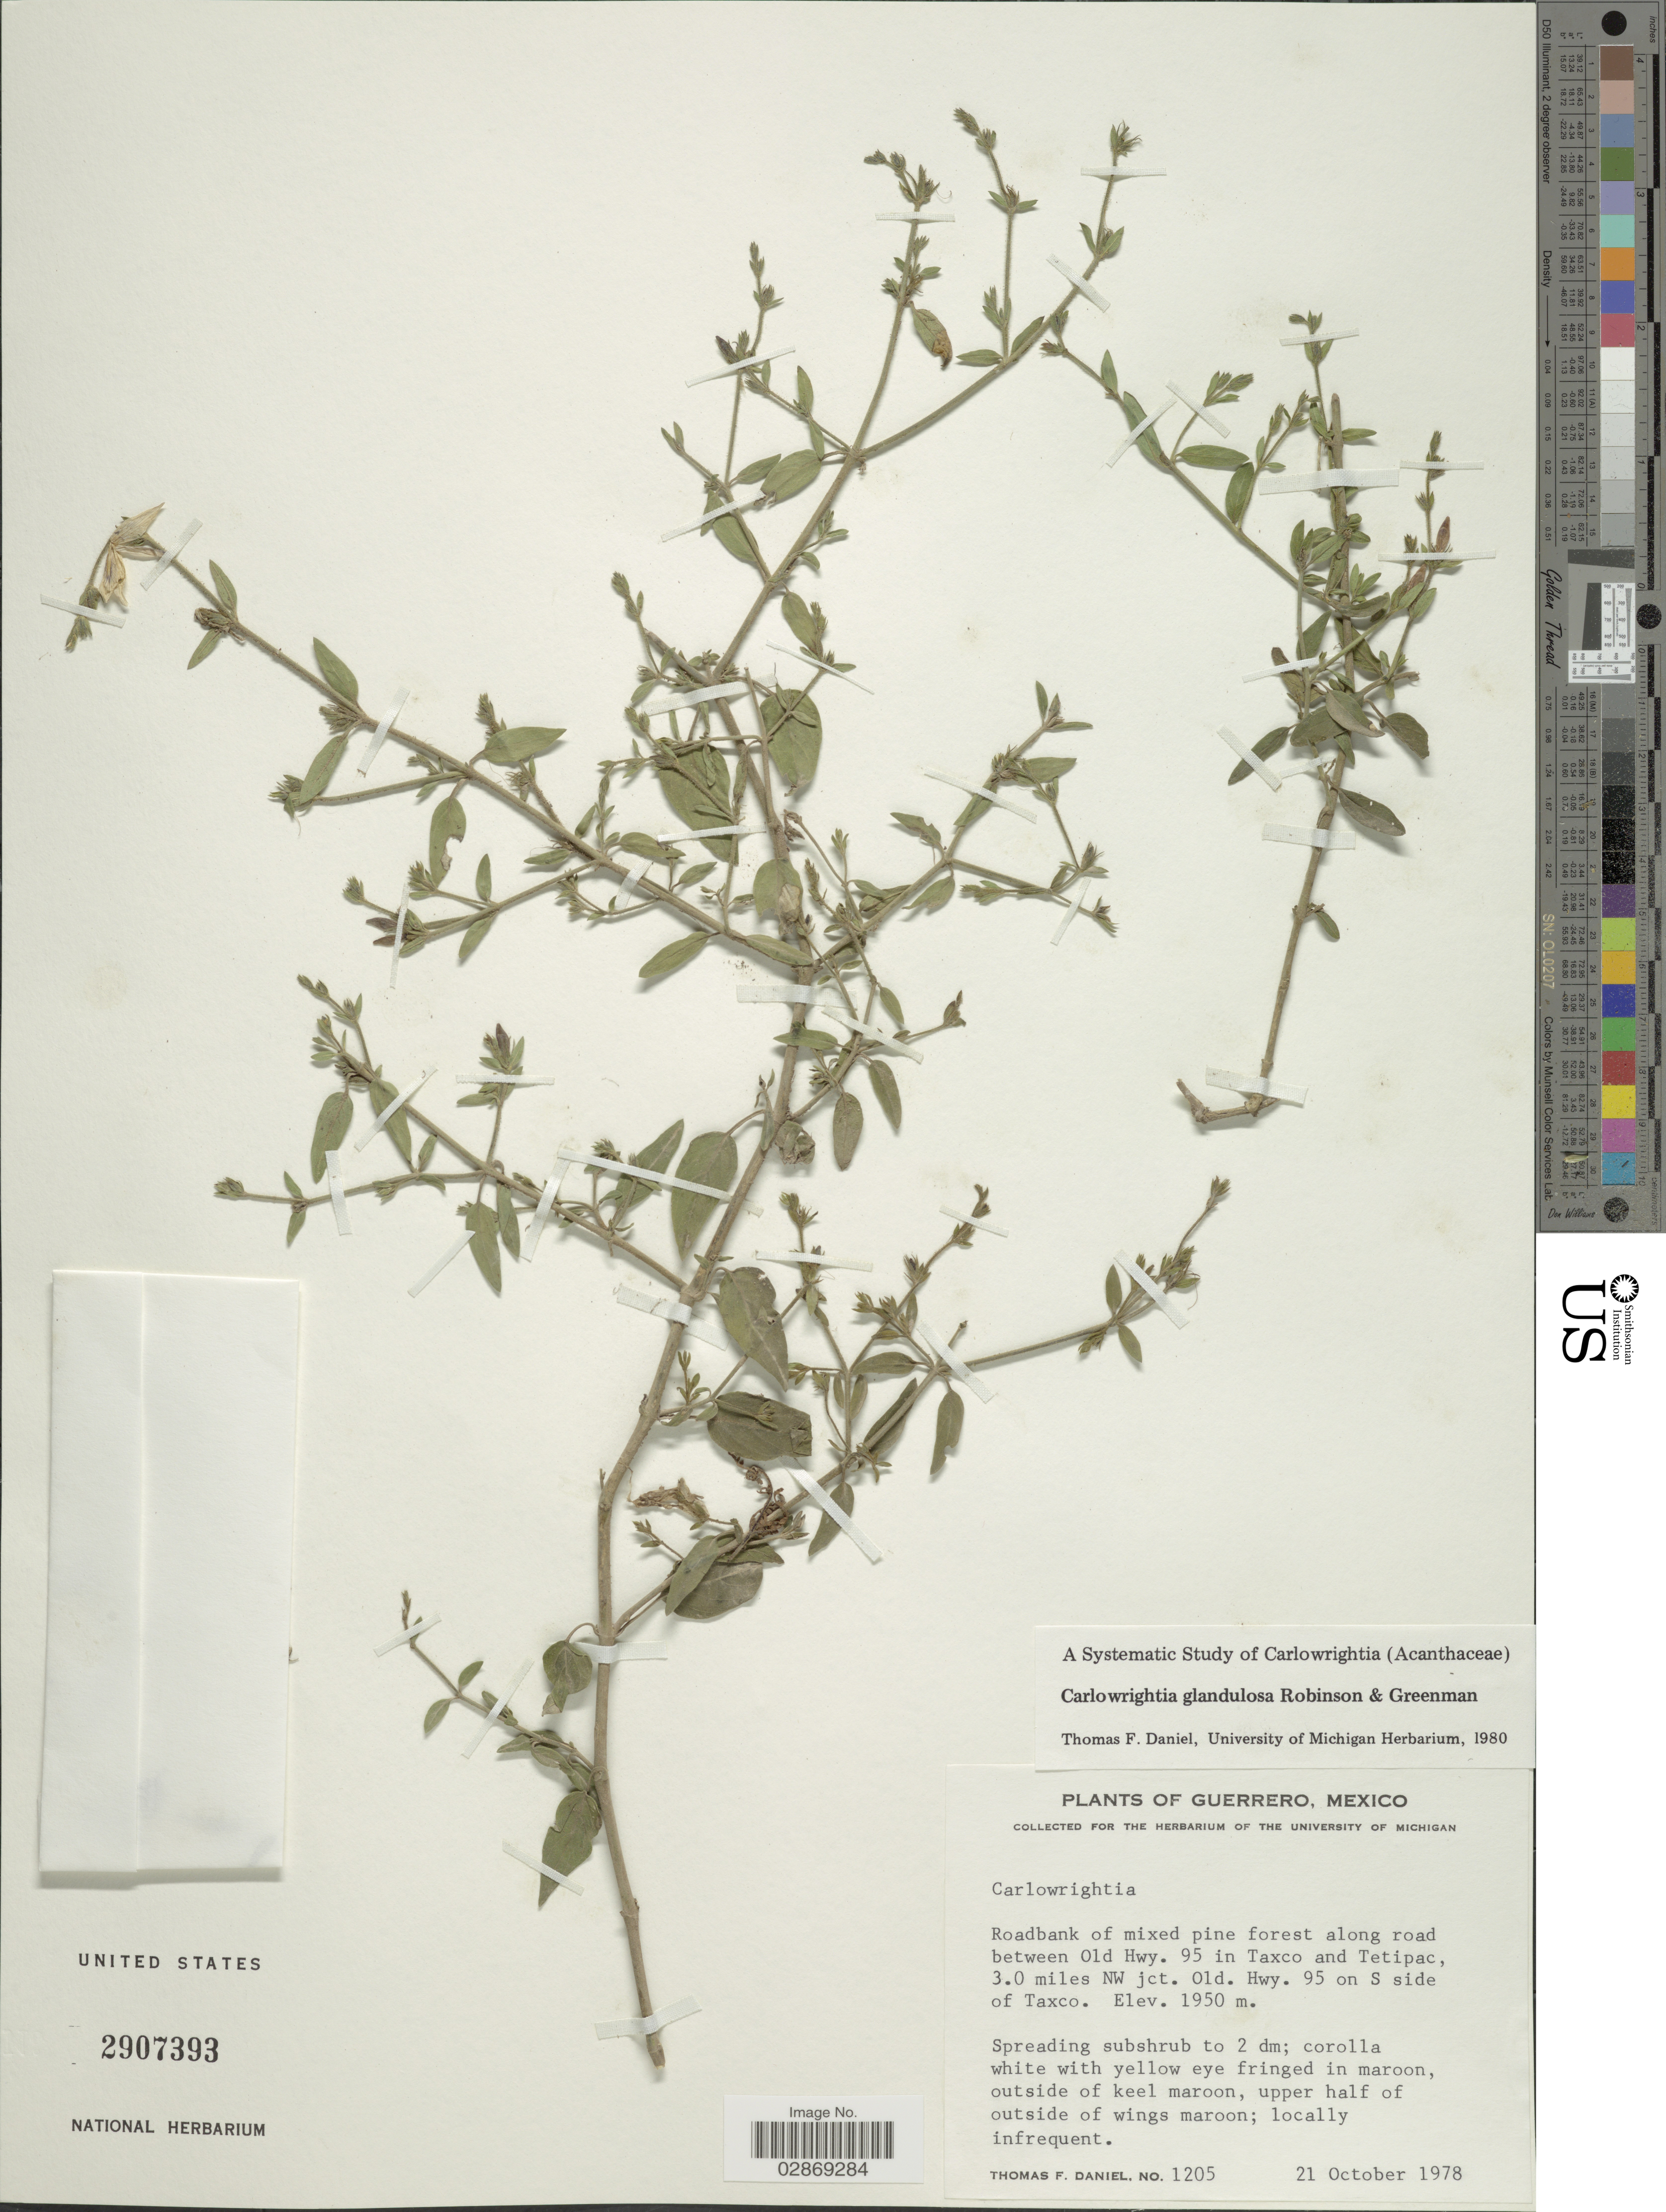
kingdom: Plantae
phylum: Tracheophyta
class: Magnoliopsida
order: Lamiales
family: Acanthaceae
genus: Carlowrightia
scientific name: Carlowrightia neesiana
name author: (Schauer ex Nees) T.F. Daniel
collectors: T. F. Daniel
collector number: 1205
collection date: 1978-10-21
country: Mexico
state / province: Guerrero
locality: Roadbank of mixed pine forest along road between Old Hwy. 95 in Taxco and Tetipac, 3.0 miles NW jct. Old, Hwy. 95 on S side of Taxco.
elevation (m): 1950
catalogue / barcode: US 2907393